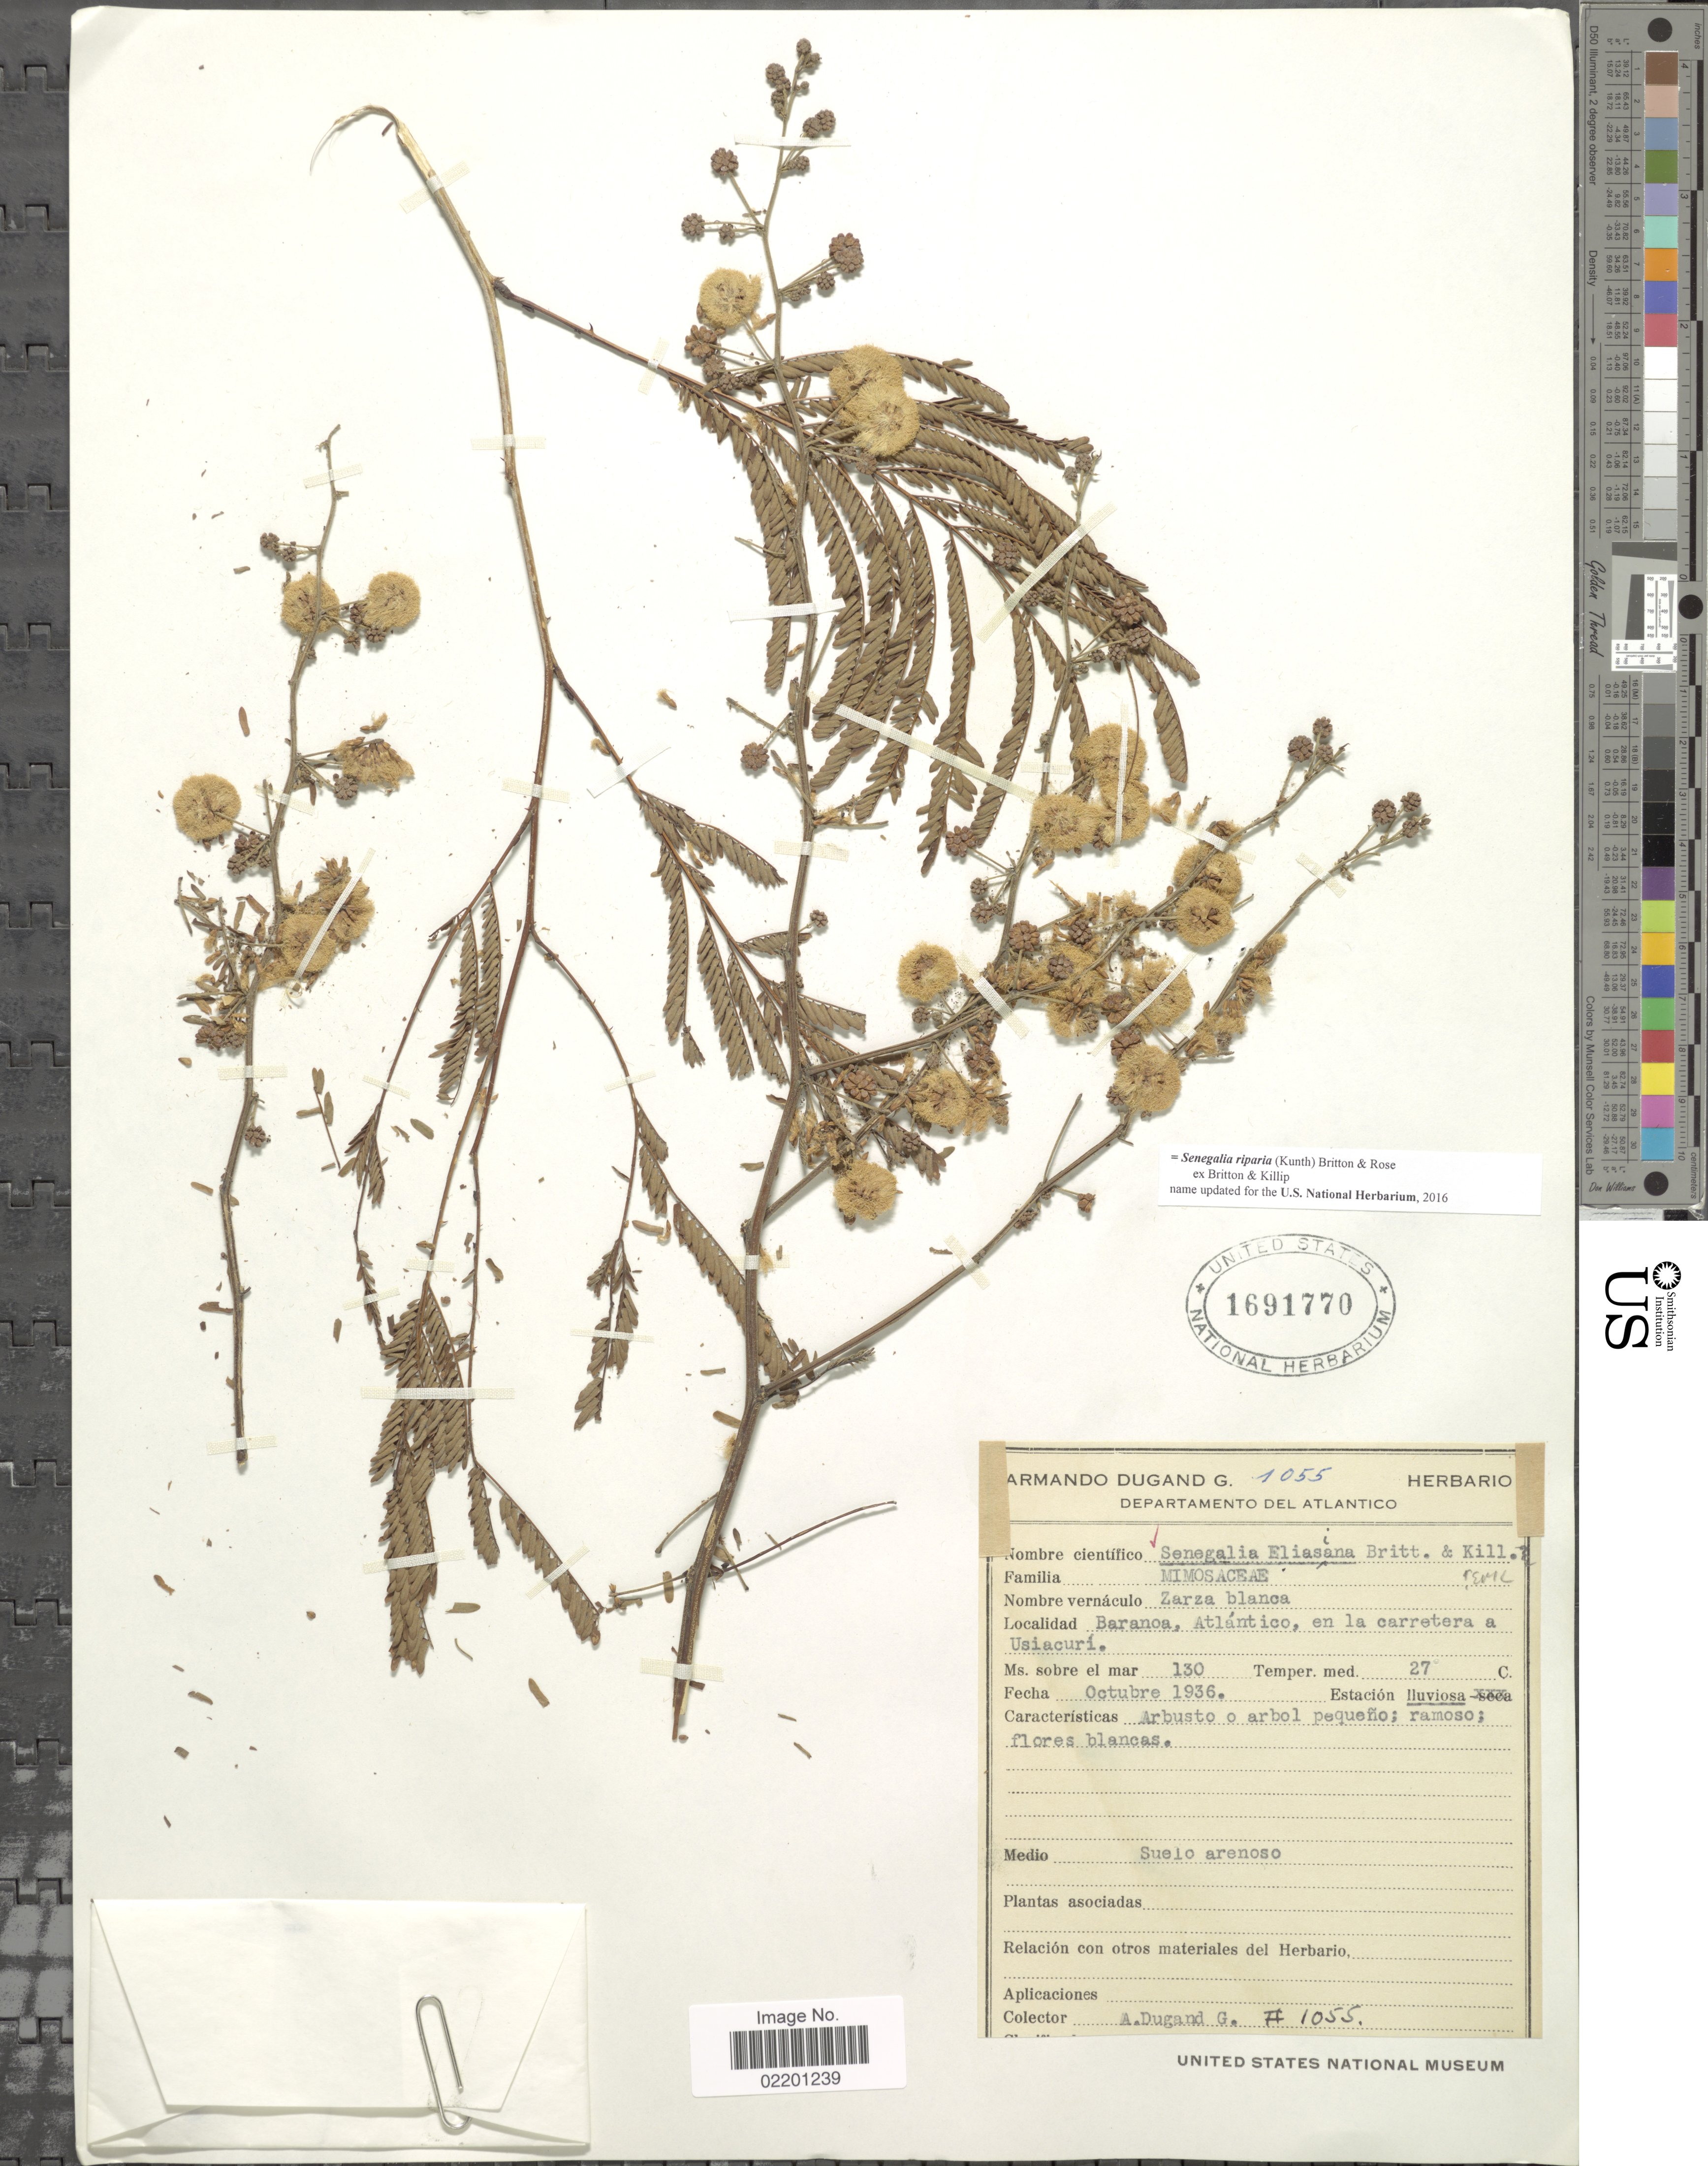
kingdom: Plantae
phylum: Tracheophyta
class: Magnoliopsida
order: Fabales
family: Fabaceae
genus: Senegalia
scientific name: Senegalia riparia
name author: (Kunth) Britton & Rose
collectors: A. Dugand G.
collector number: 1055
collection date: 1936-10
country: Colombia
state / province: Atlántico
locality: Baranoa, Atlantico, en la carretera a Usiacuri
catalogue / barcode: US 1691770